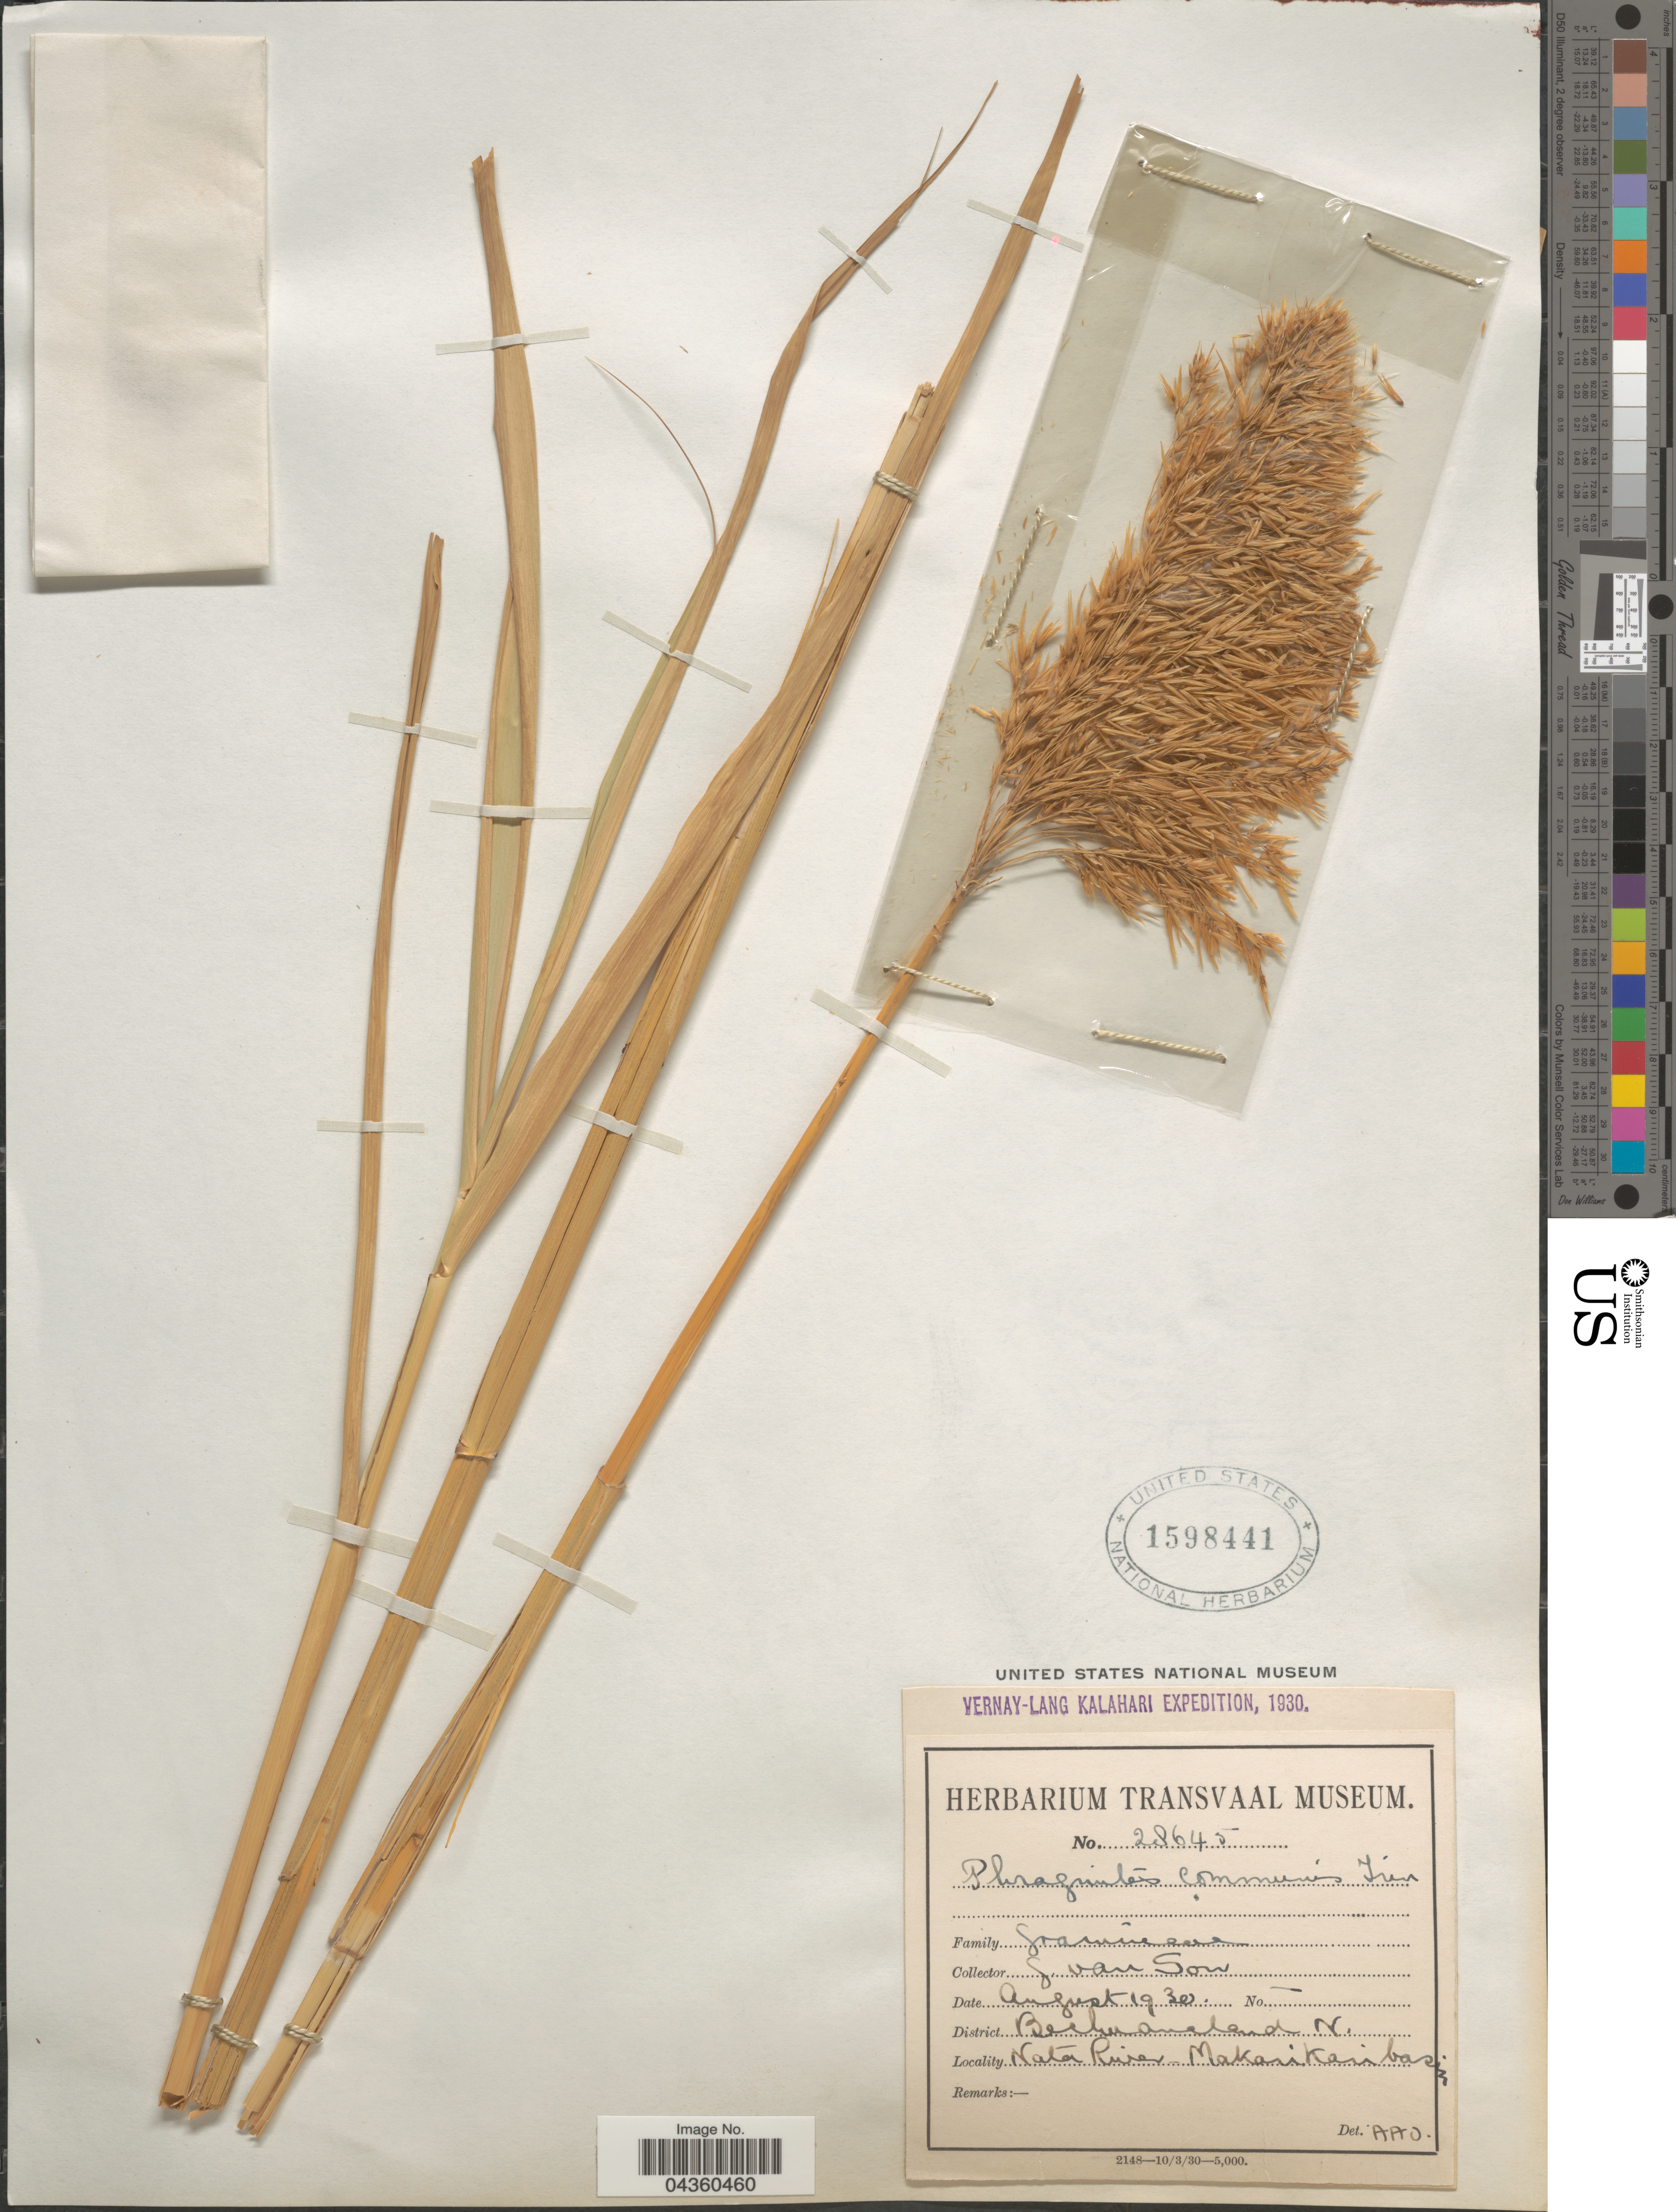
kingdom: Plantae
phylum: Tracheophyta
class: Liliopsida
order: Poales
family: Poaceae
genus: Phragmites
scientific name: Phragmites australis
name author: (Cav.) Trin. ex Steud.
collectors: G. van Son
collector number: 28645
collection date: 1930-08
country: Botswana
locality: Vernay-Lang Kalahari Expedition, 1930. District Bechuanaland N. Nata River. Makarikari basin.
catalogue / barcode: US 1598441